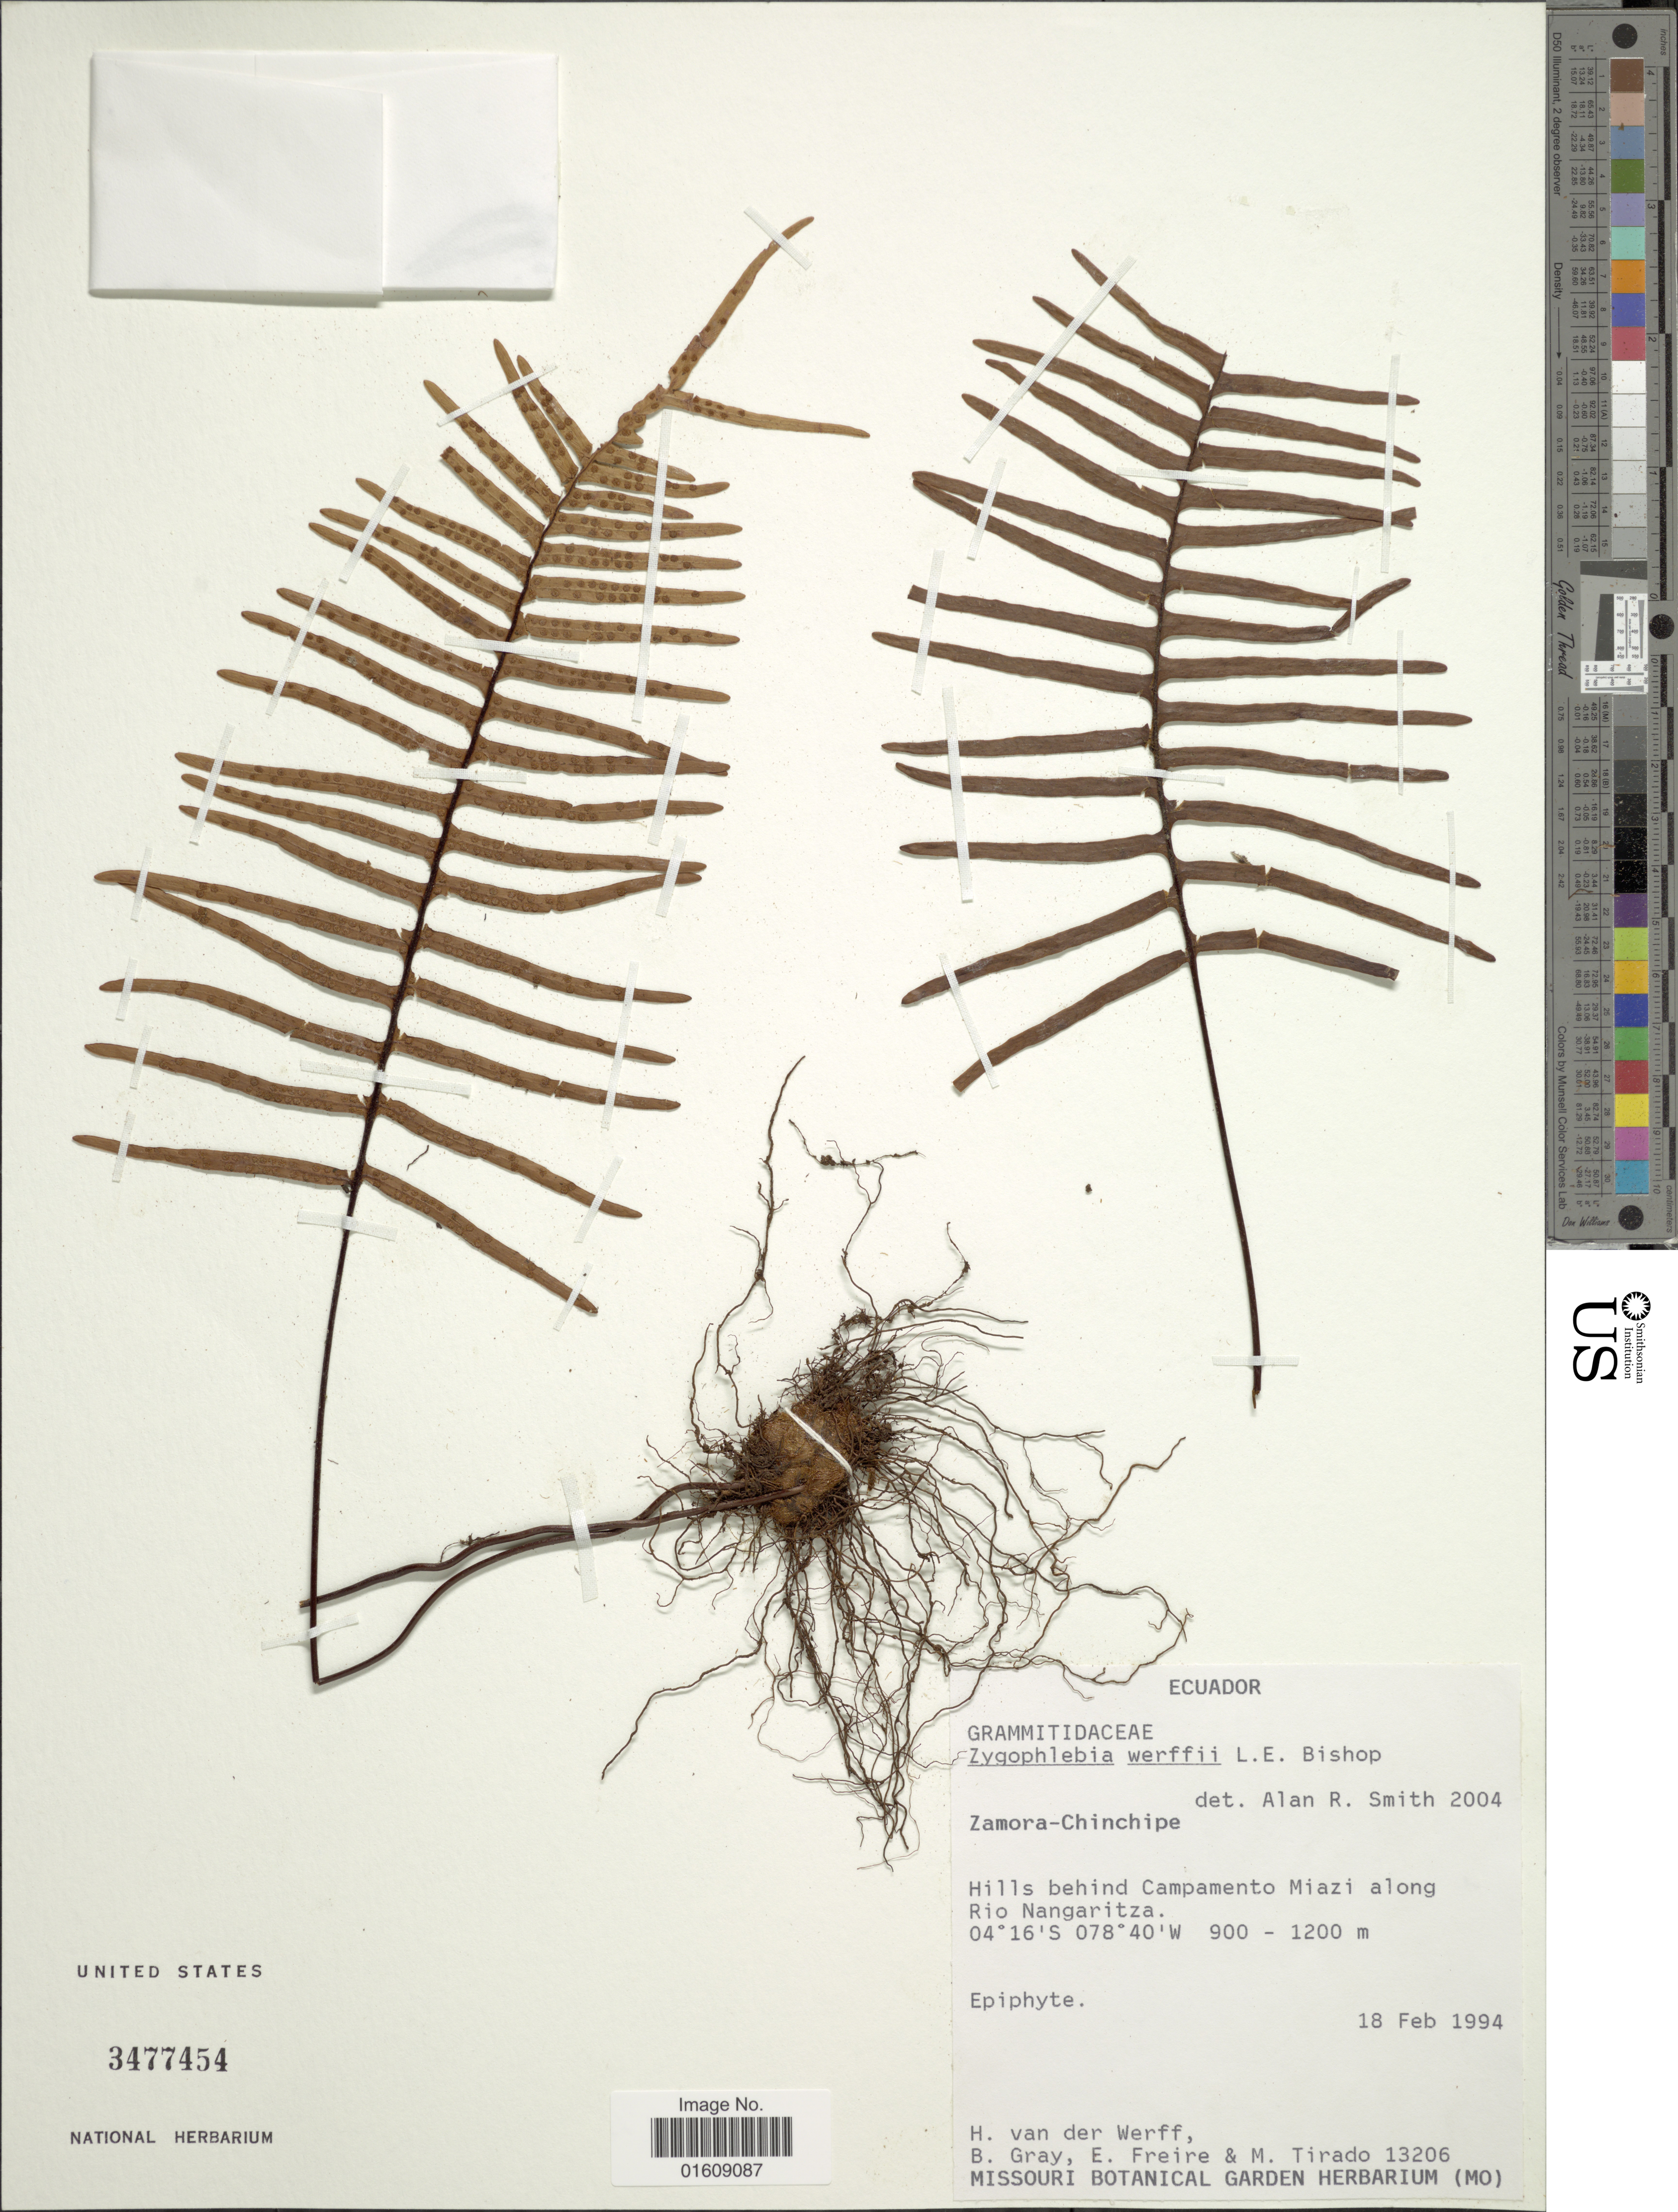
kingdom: Plantae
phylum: Tracheophyta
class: Polypodiopsida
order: Polypodiales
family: Polypodiaceae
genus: Zygophlebia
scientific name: Zygophlebia werffii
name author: L.E. Bishop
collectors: H. van der Werff, B. Gray, E. Freire & M. Tirado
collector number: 13206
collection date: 1994-02-18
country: Ecuador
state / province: Zamora-Chinchipe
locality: Ecuador, Zamora-Chinchipe, Hills behind Campamento Miaza along Rio Nangaritza.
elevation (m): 900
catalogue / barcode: US 3477454